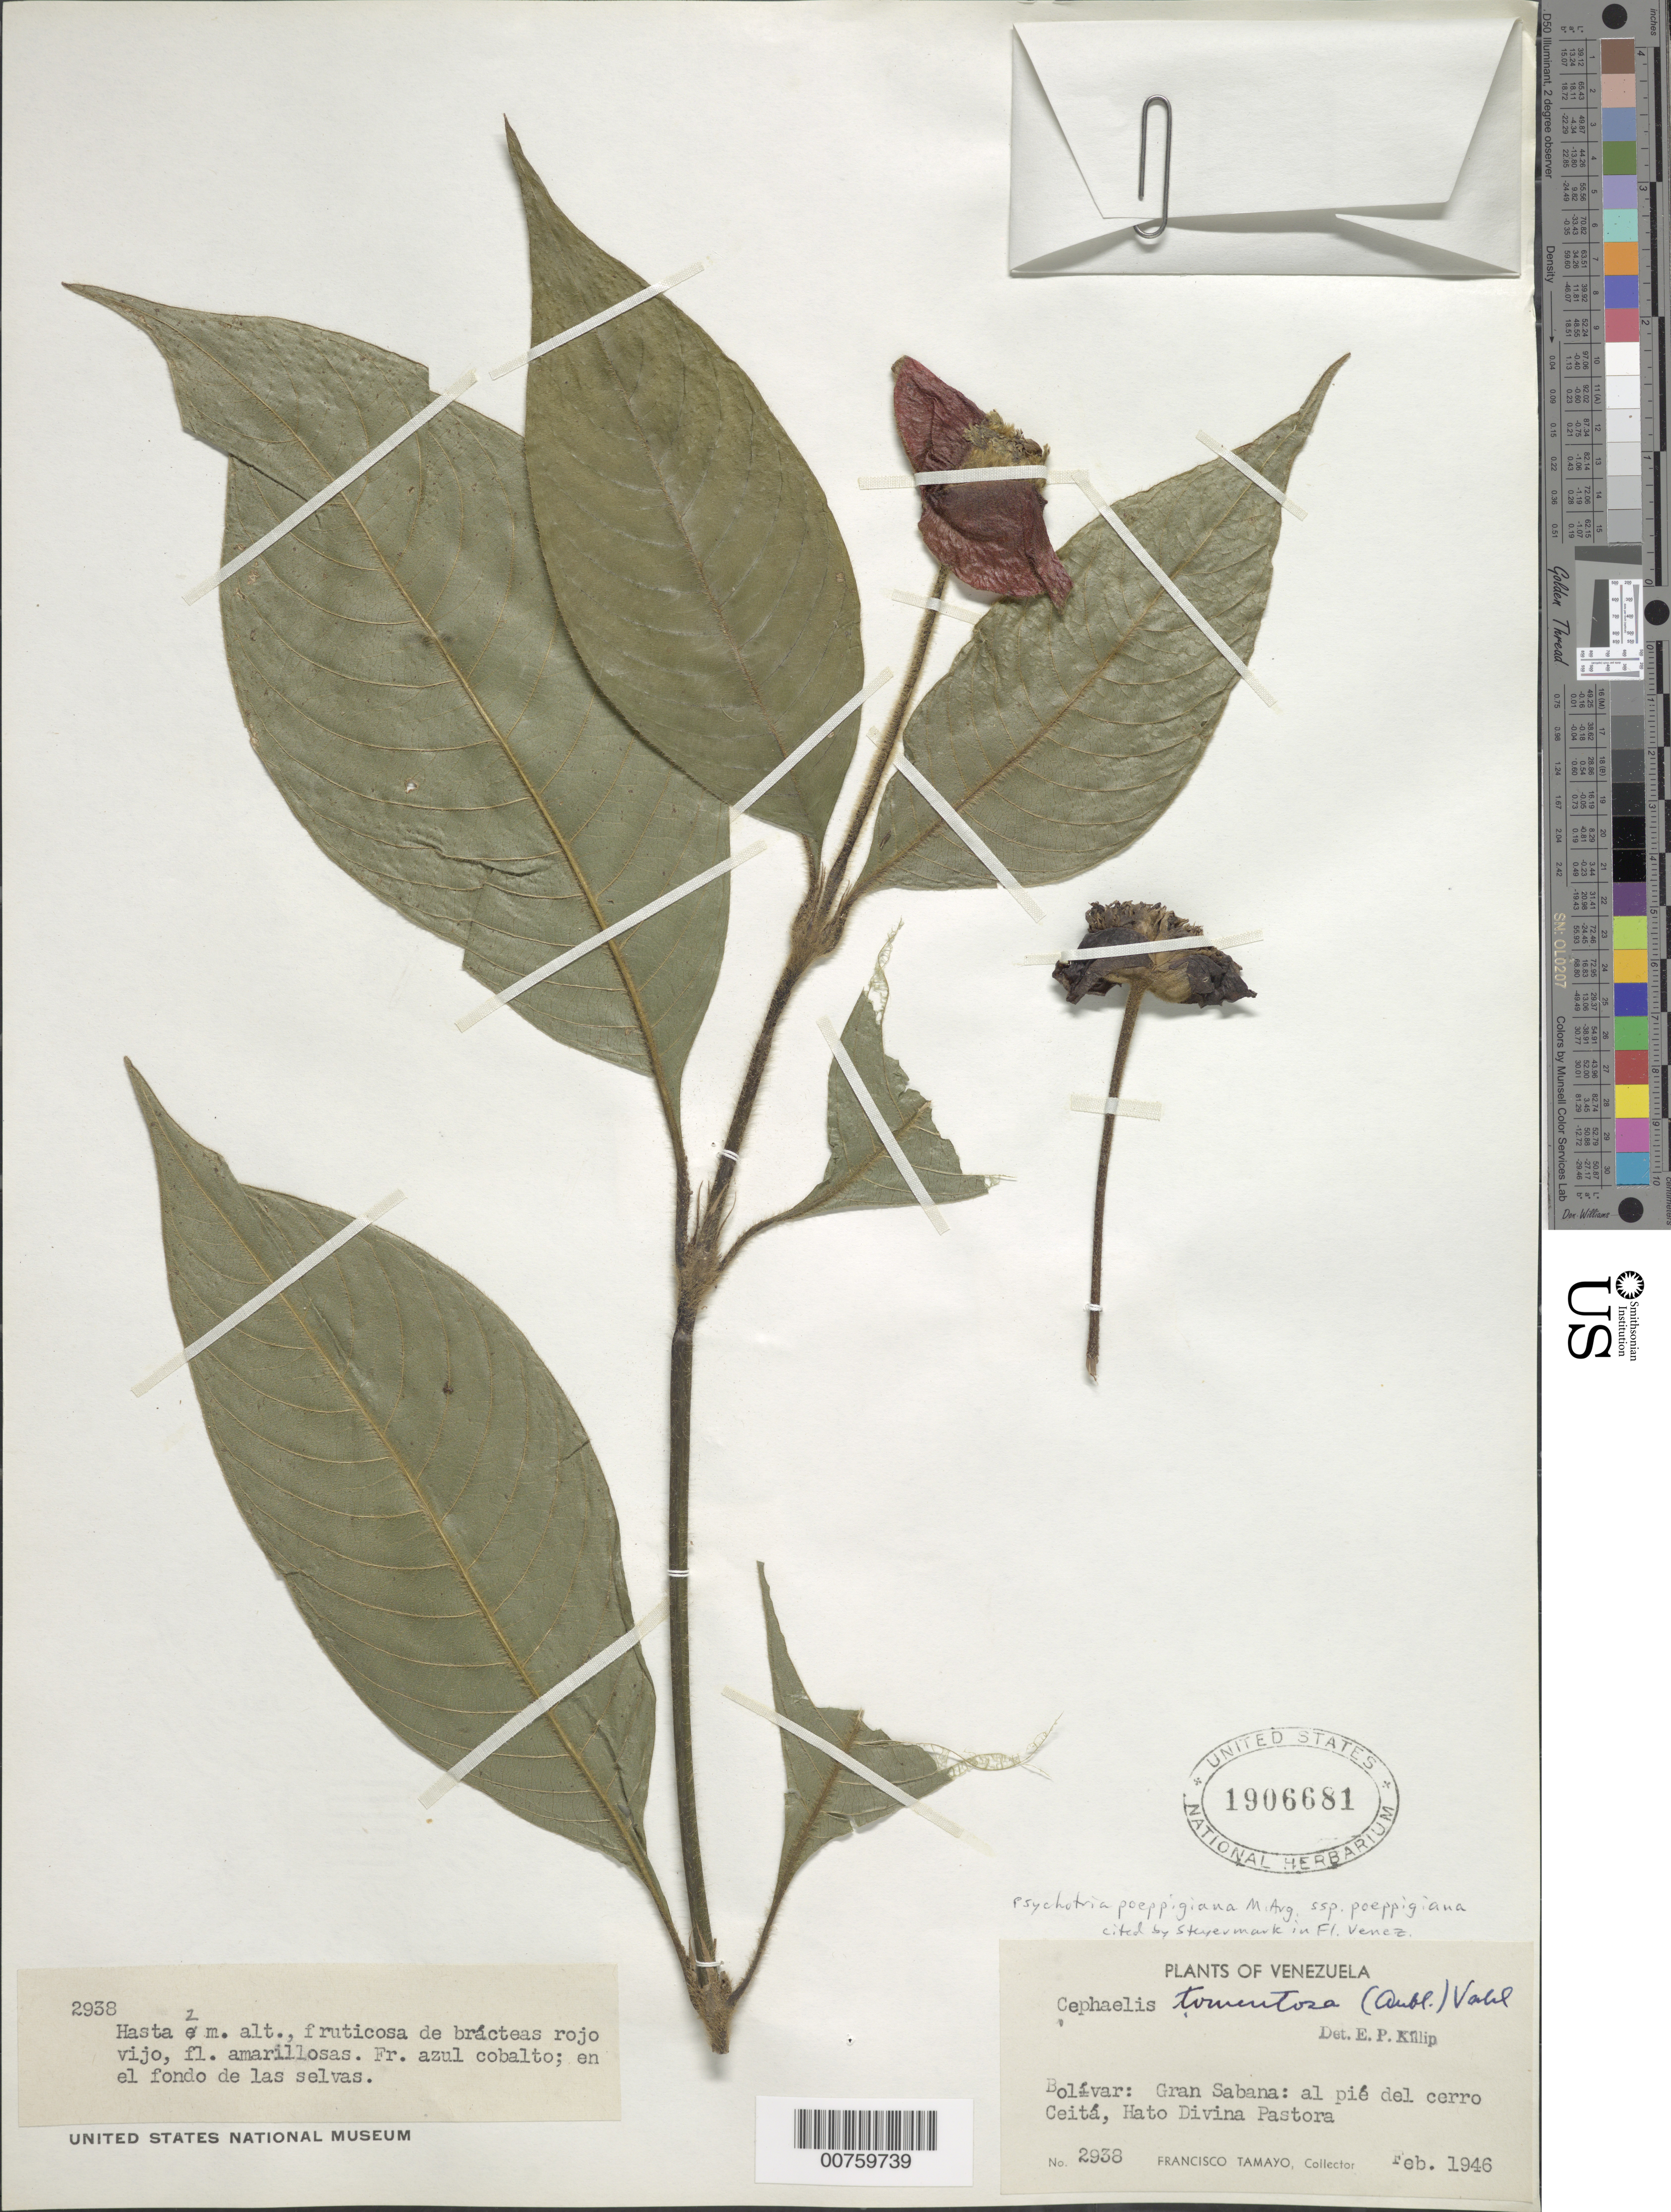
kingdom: Plantae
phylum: Tracheophyta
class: Magnoliopsida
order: Gentianales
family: Rubiaceae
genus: Psychotria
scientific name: Psychotria poeppigiana subsp. poeppigiana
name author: Müll. Arg.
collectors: F. Tamayo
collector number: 2938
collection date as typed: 23-Feb-46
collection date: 1946-02-23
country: Venezuela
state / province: Bolívar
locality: Gran Sabana, Hato Divina Pastora, Cerro Ceitá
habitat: Fondo de las selvas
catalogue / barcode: US 1906681